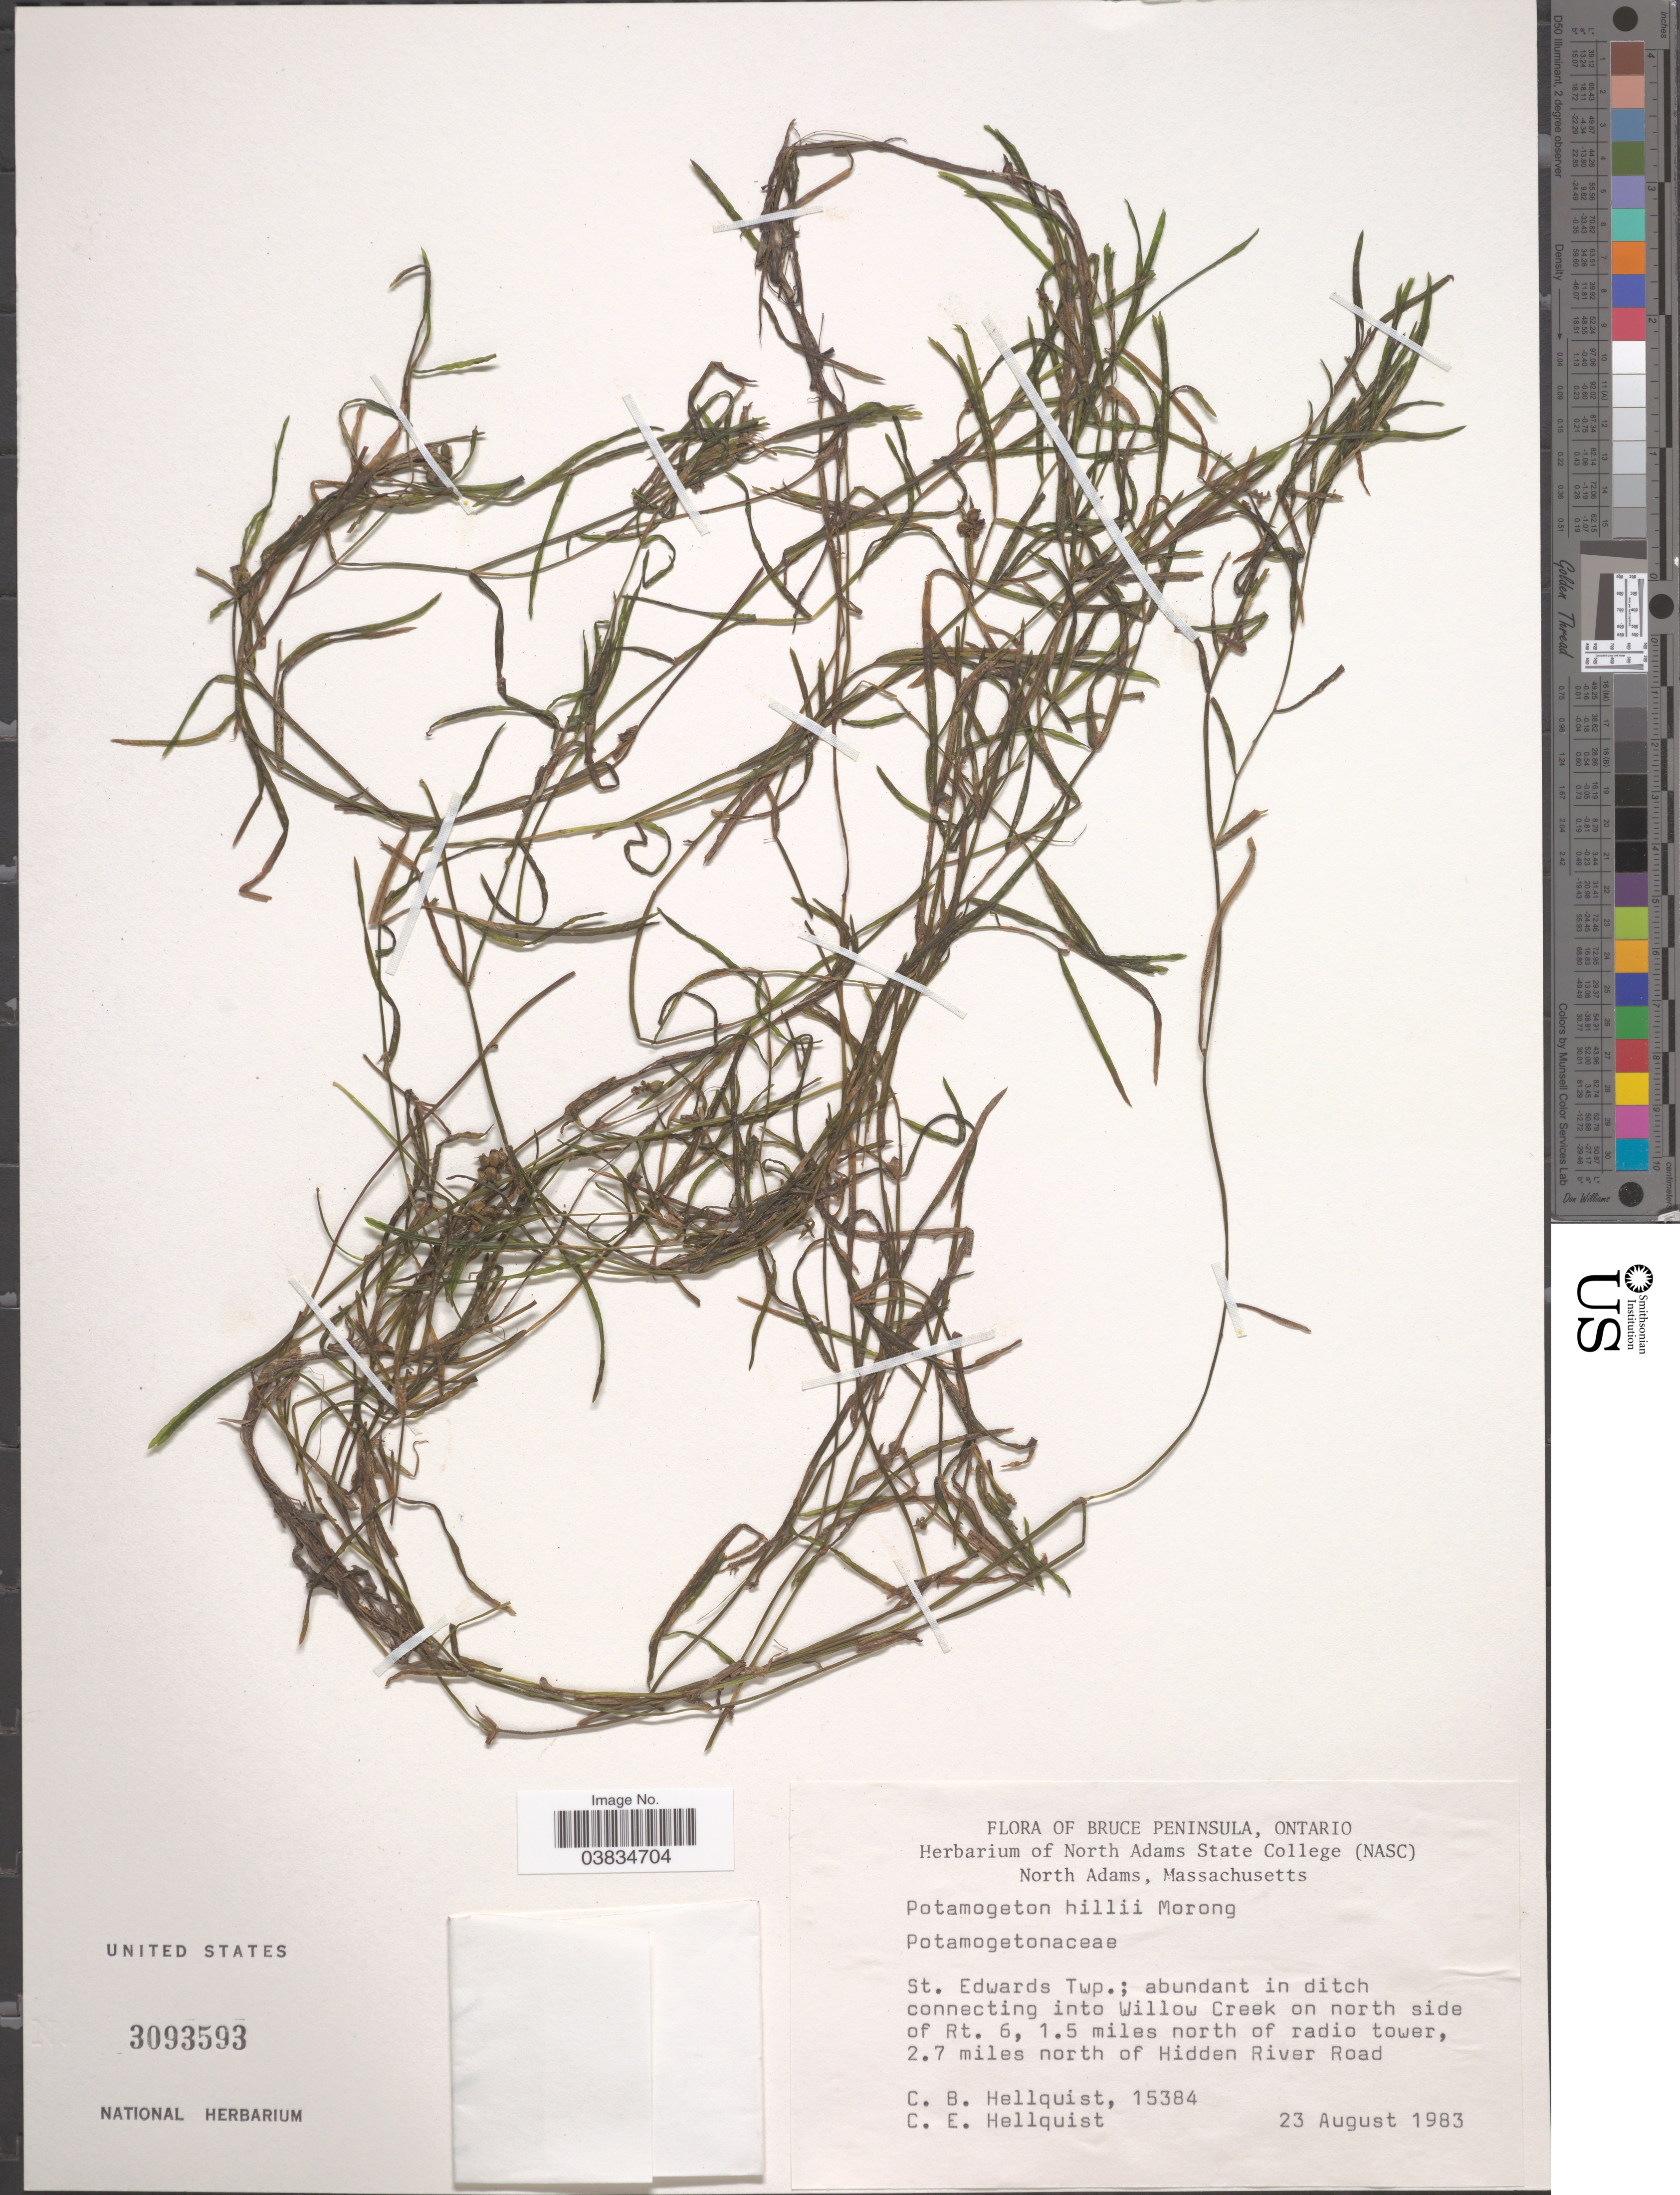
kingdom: Plantae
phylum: Tracheophyta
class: Liliopsida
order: Alismatales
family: Potamogetonaceae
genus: Potamogeton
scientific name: Potamogeton hillii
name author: Morong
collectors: C. Hellquist & C. Hellquist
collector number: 15384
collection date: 1983-08-23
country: Canada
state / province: Ontario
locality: Bruce Peninsula. St. Edwards Twp.; abundant in ditch connecting into Willow Creek on north side of Rt. 6, 1.5 miles north of radio tower, 2.7 miles north of Hidden River Road.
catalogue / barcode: US 3093593